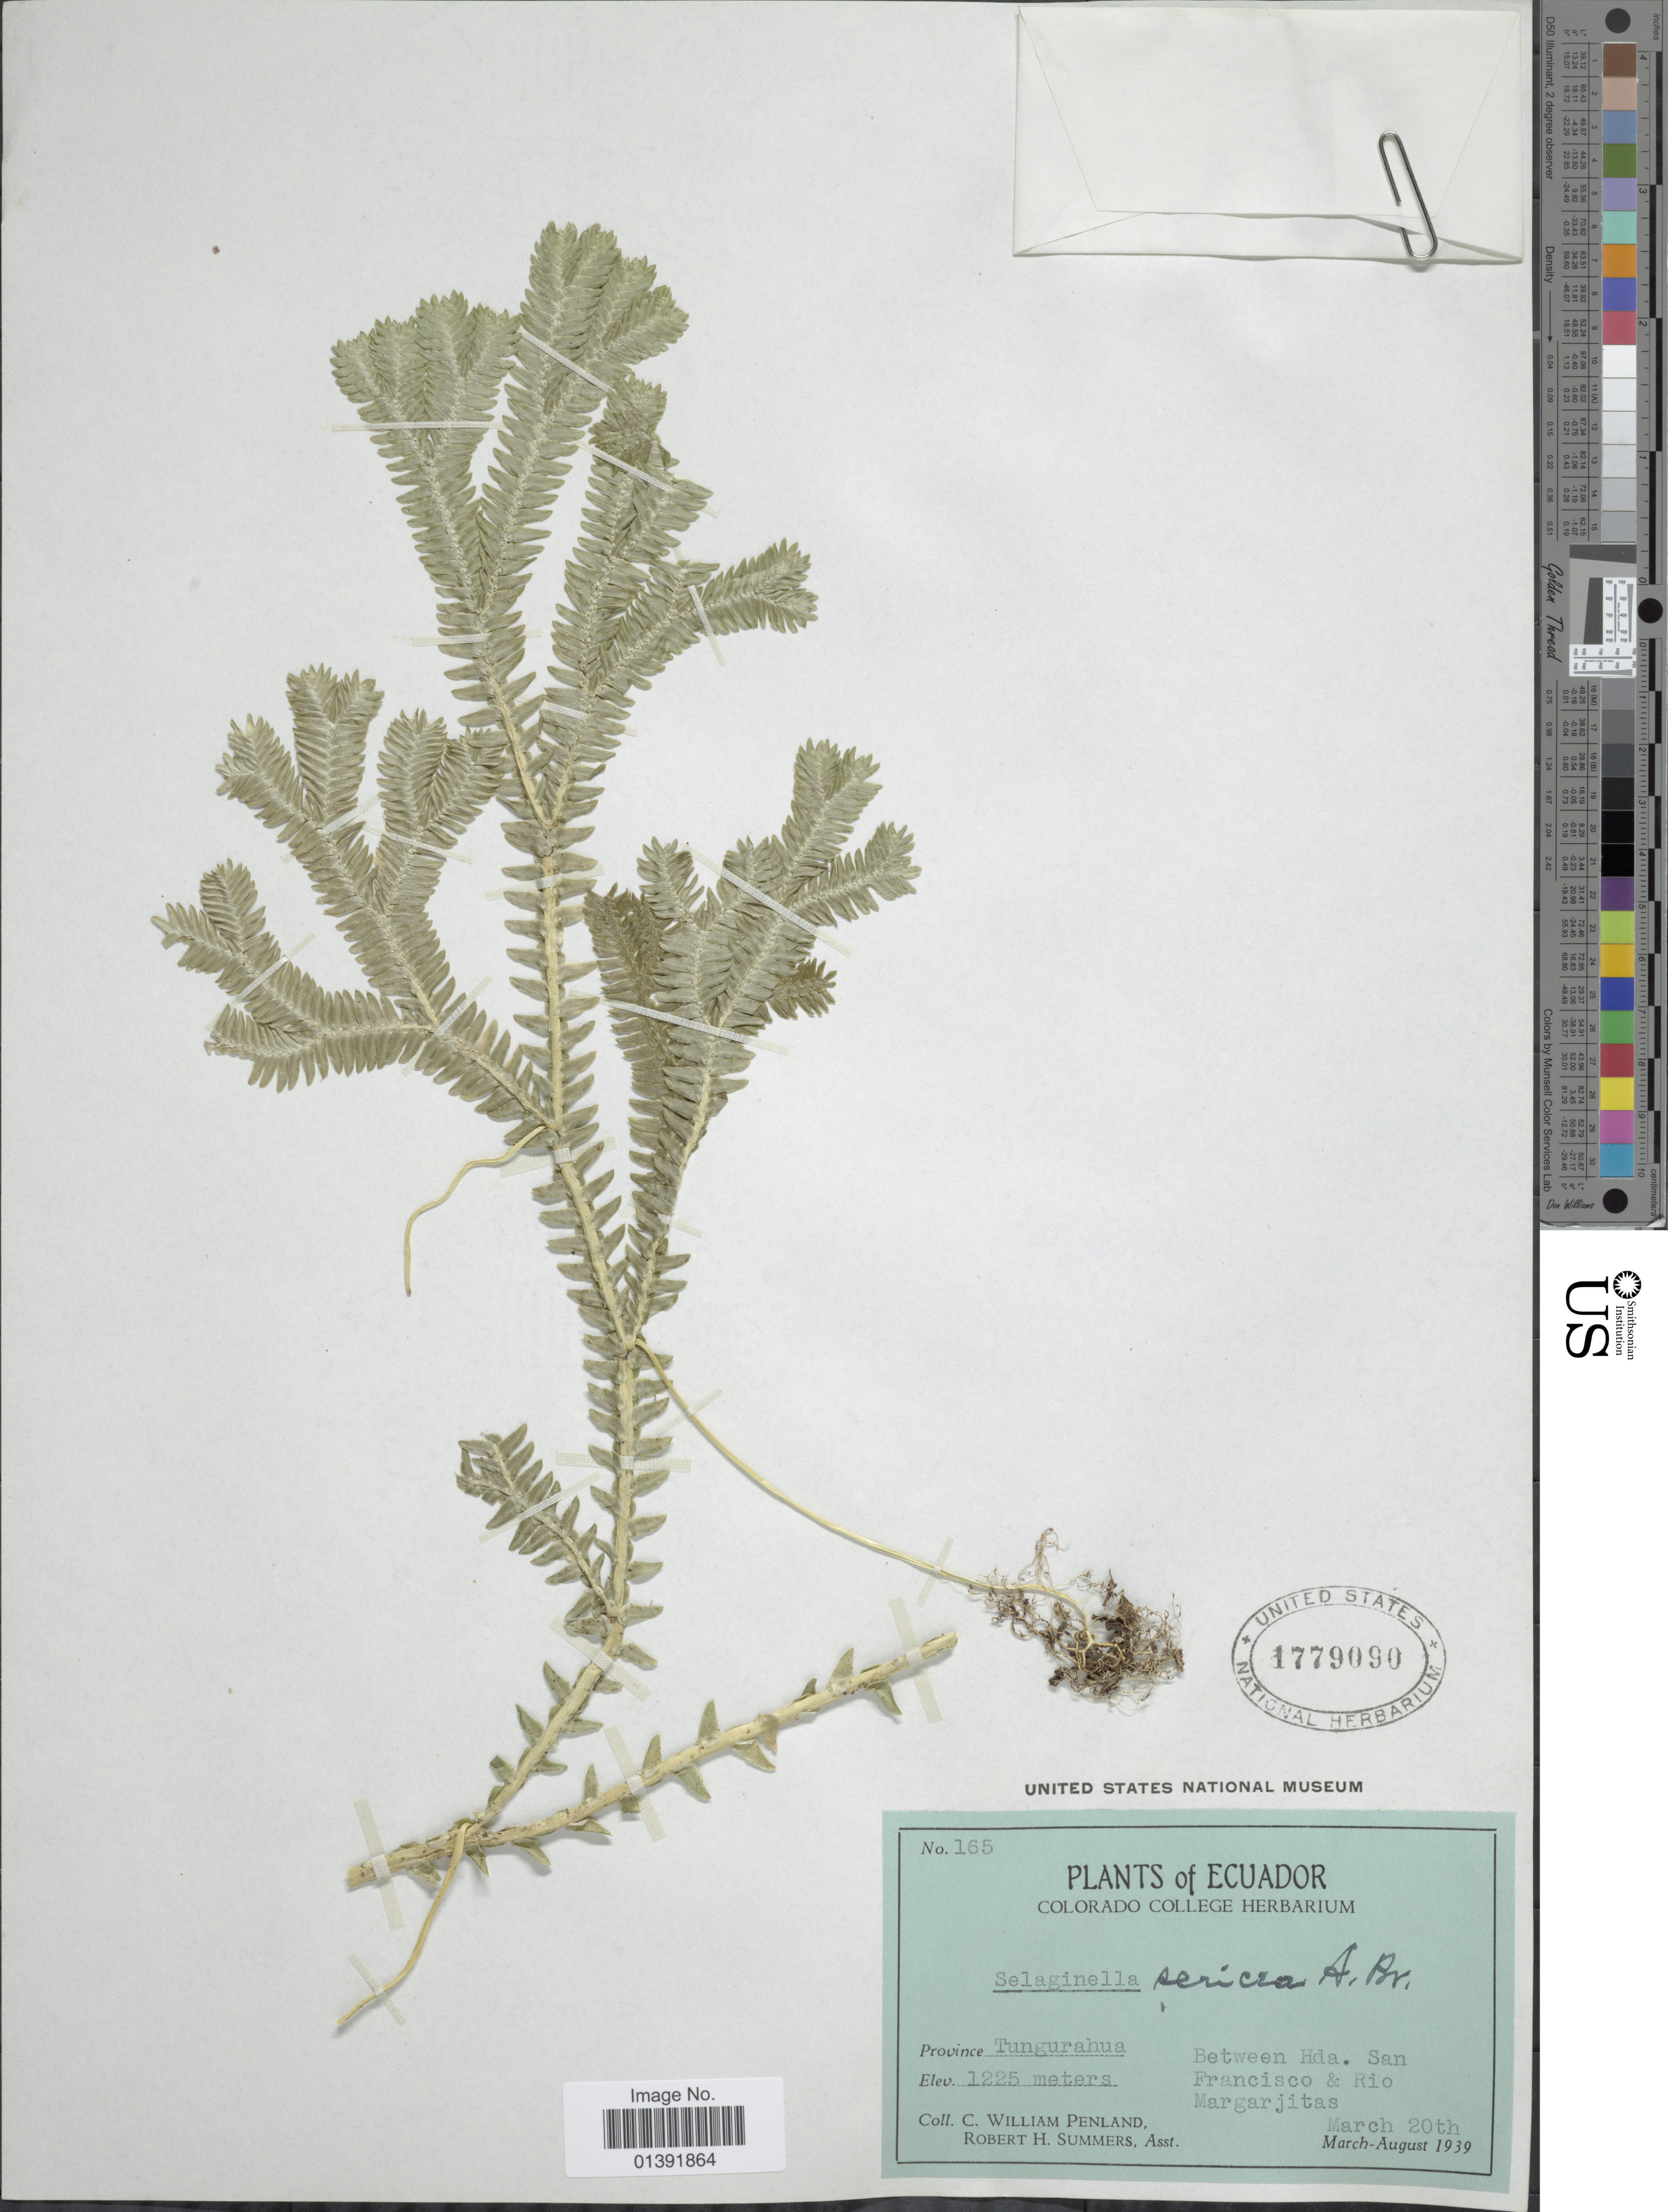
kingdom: Plantae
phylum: Tracheophyta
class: Lycopodiopsida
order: Selaginellales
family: Selaginellaceae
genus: Selaginella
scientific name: Selaginella sericea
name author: A. Braun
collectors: C. W. Penland & R. Summers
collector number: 165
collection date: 1939-03/1939-08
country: Ecuador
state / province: Tungurahua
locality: Between Hda. San Francisco & Rio Margarjitas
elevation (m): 1225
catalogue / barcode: US 1779090